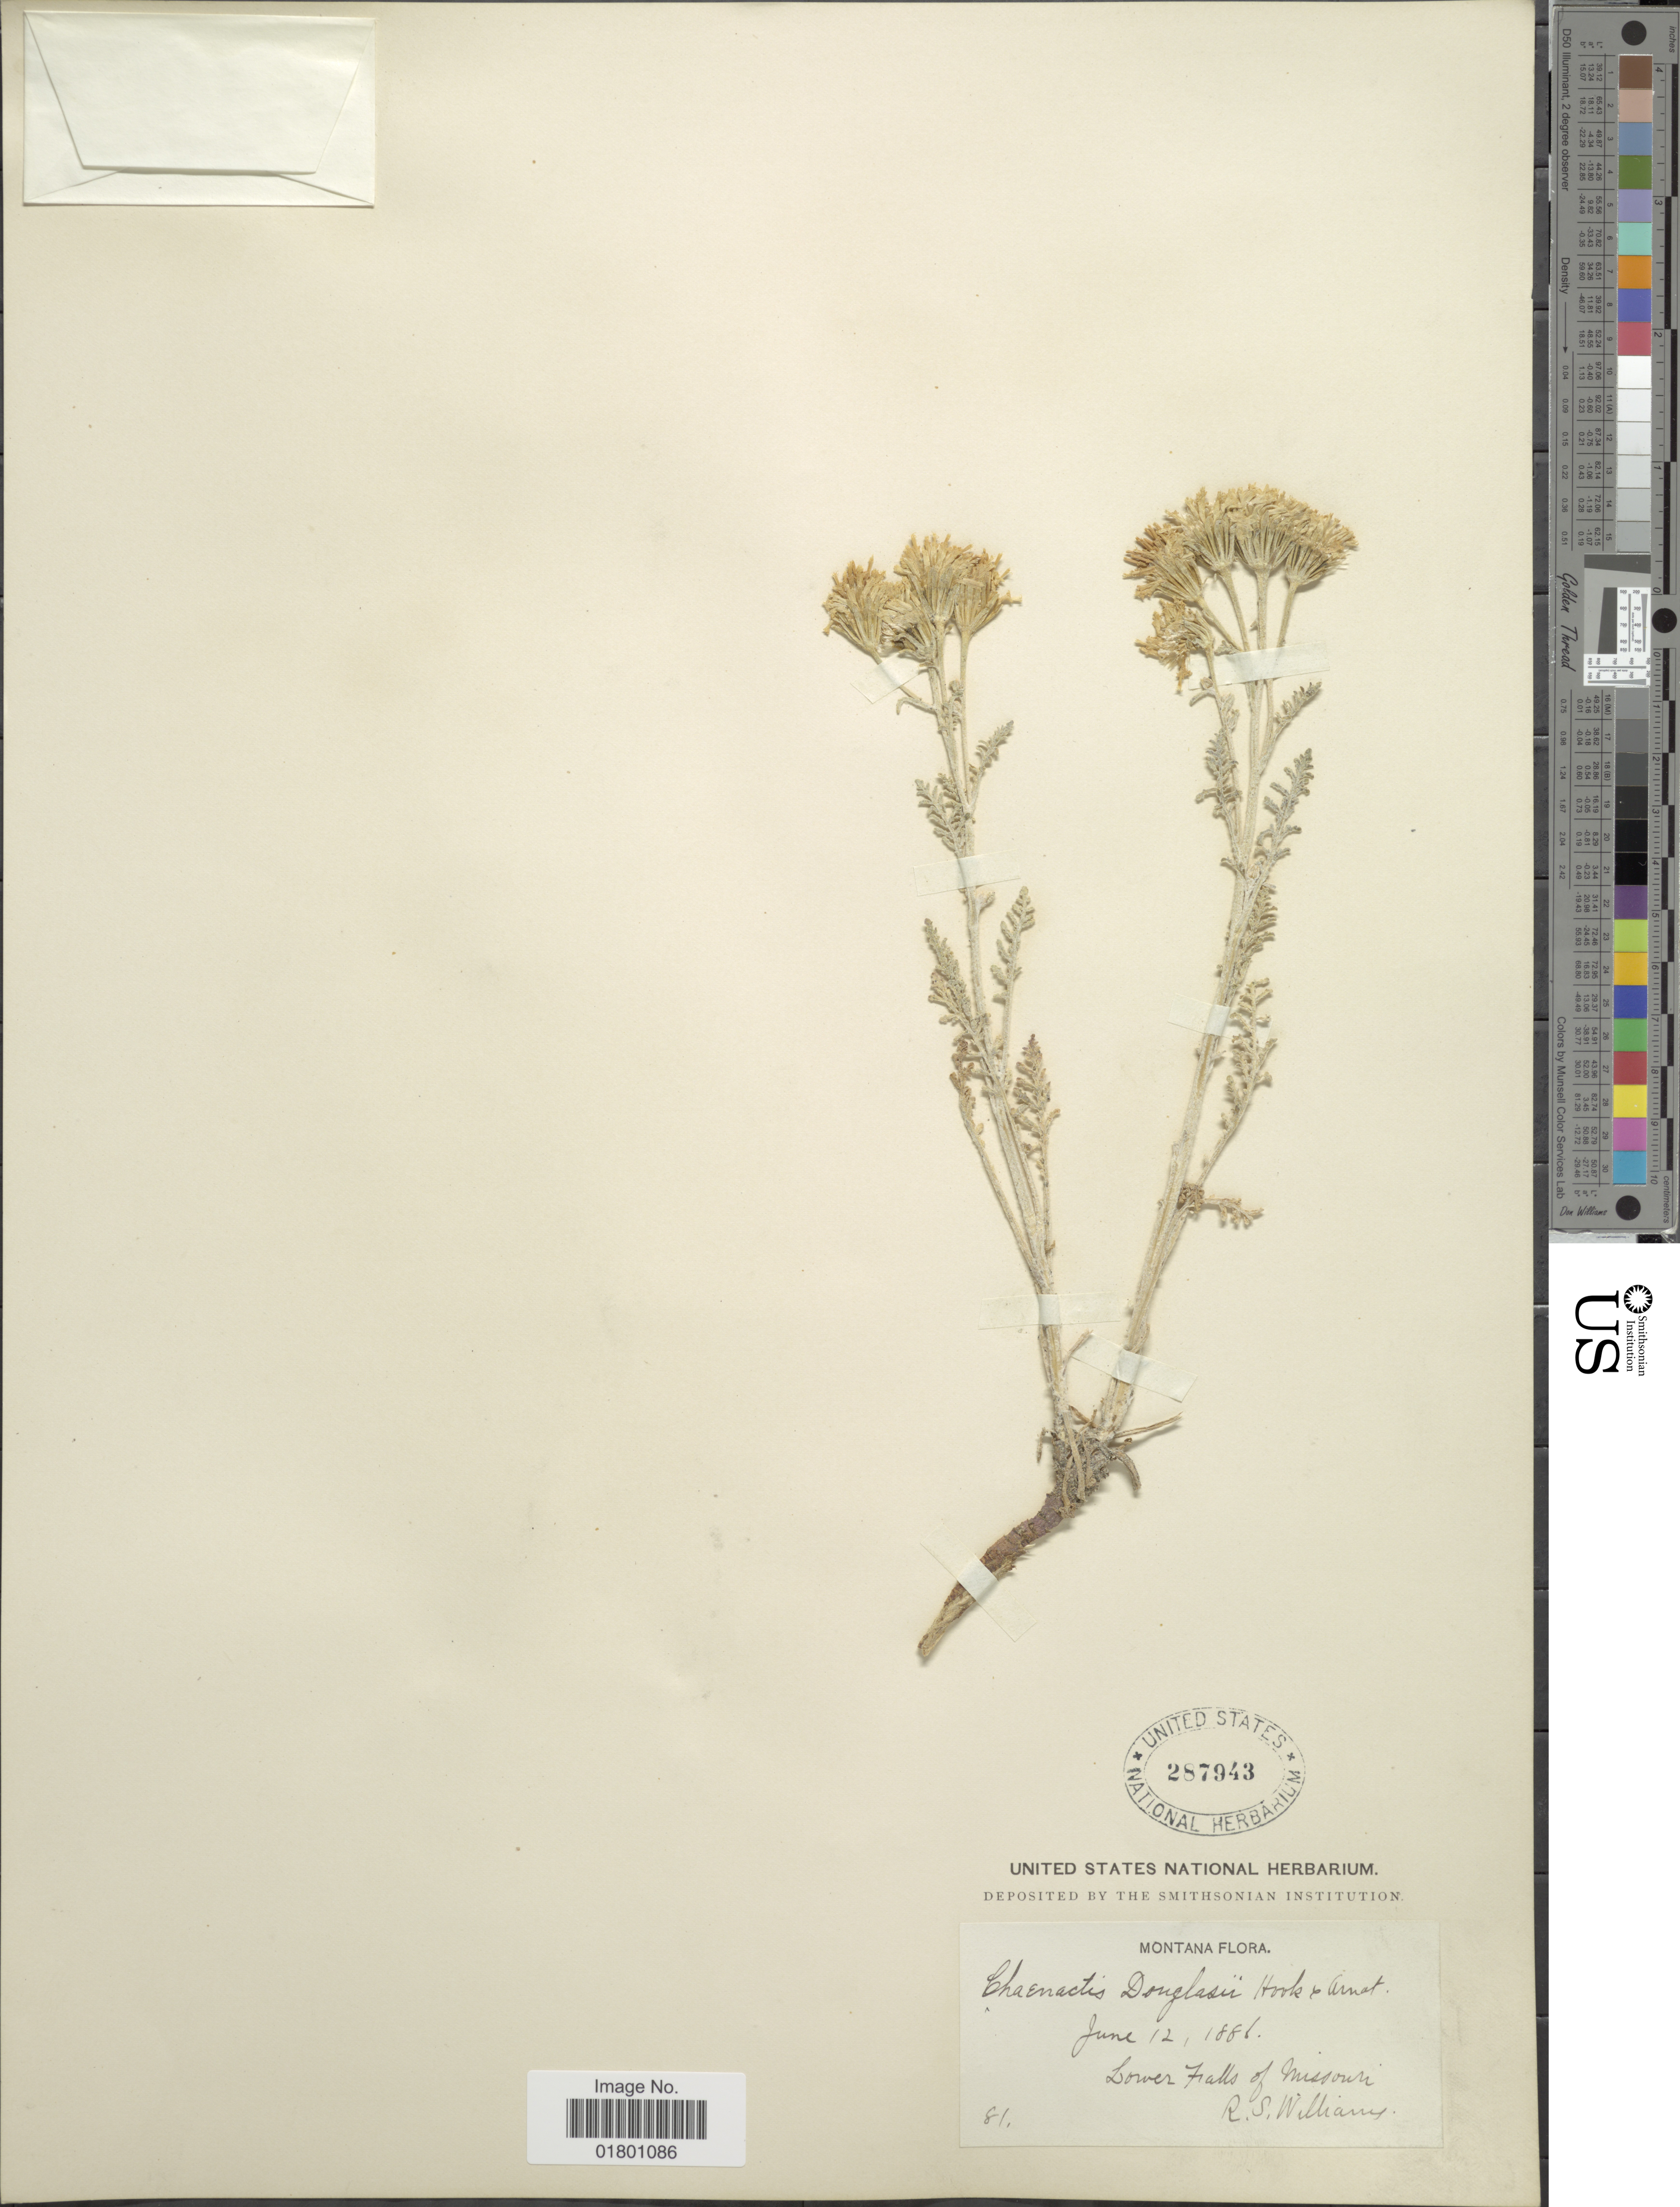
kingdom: Plantae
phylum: Tracheophyta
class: Magnoliopsida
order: Asterales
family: Asteraceae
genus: Chaenactis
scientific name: Chaenactis douglasii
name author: Hook. & Arn.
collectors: R. S. Williams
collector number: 81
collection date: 1886-06-12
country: United States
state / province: Montana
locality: Lower Falls of Missouri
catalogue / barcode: US 287943